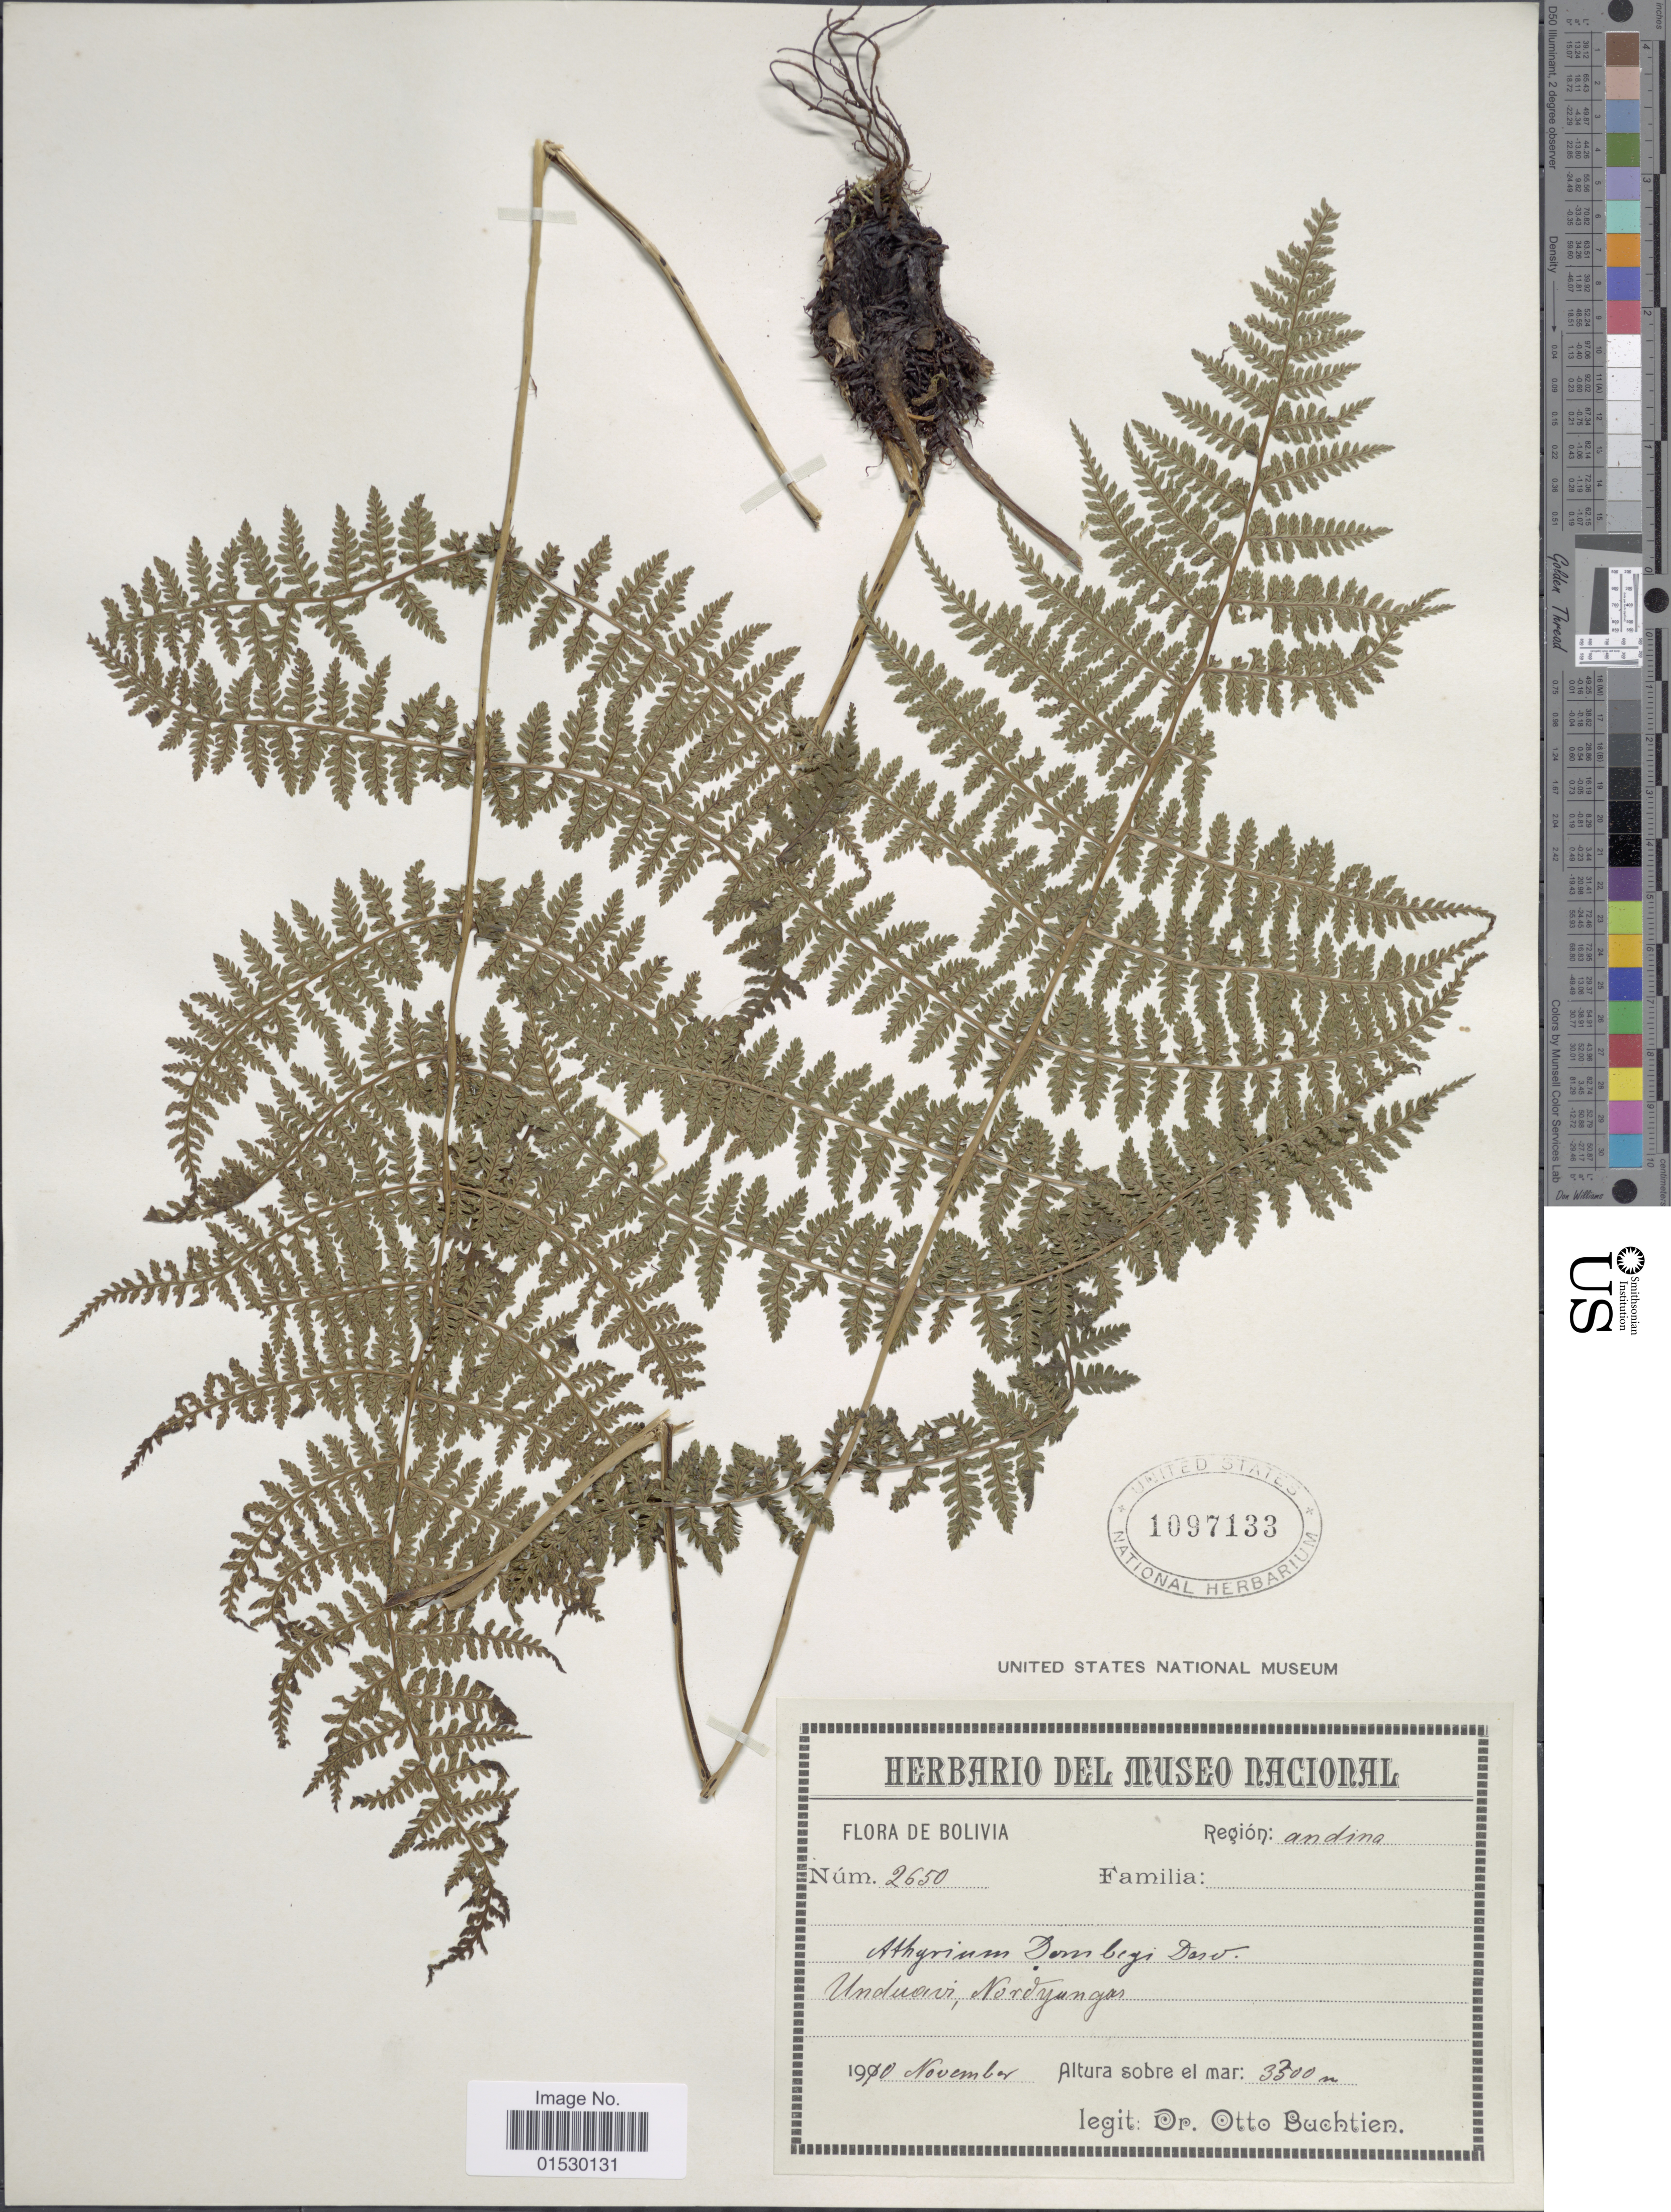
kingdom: Plantae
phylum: Tracheophyta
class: Polypodiopsida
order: Polypodiales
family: Athyriaceae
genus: Athyrium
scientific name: Athyrium dombei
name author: (Desv.) C. Chr.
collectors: O. Buchtien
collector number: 2650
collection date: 1910-11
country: Bolivia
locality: Region: Anina, Unduavi, Nordyungan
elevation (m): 3300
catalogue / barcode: US 1097133